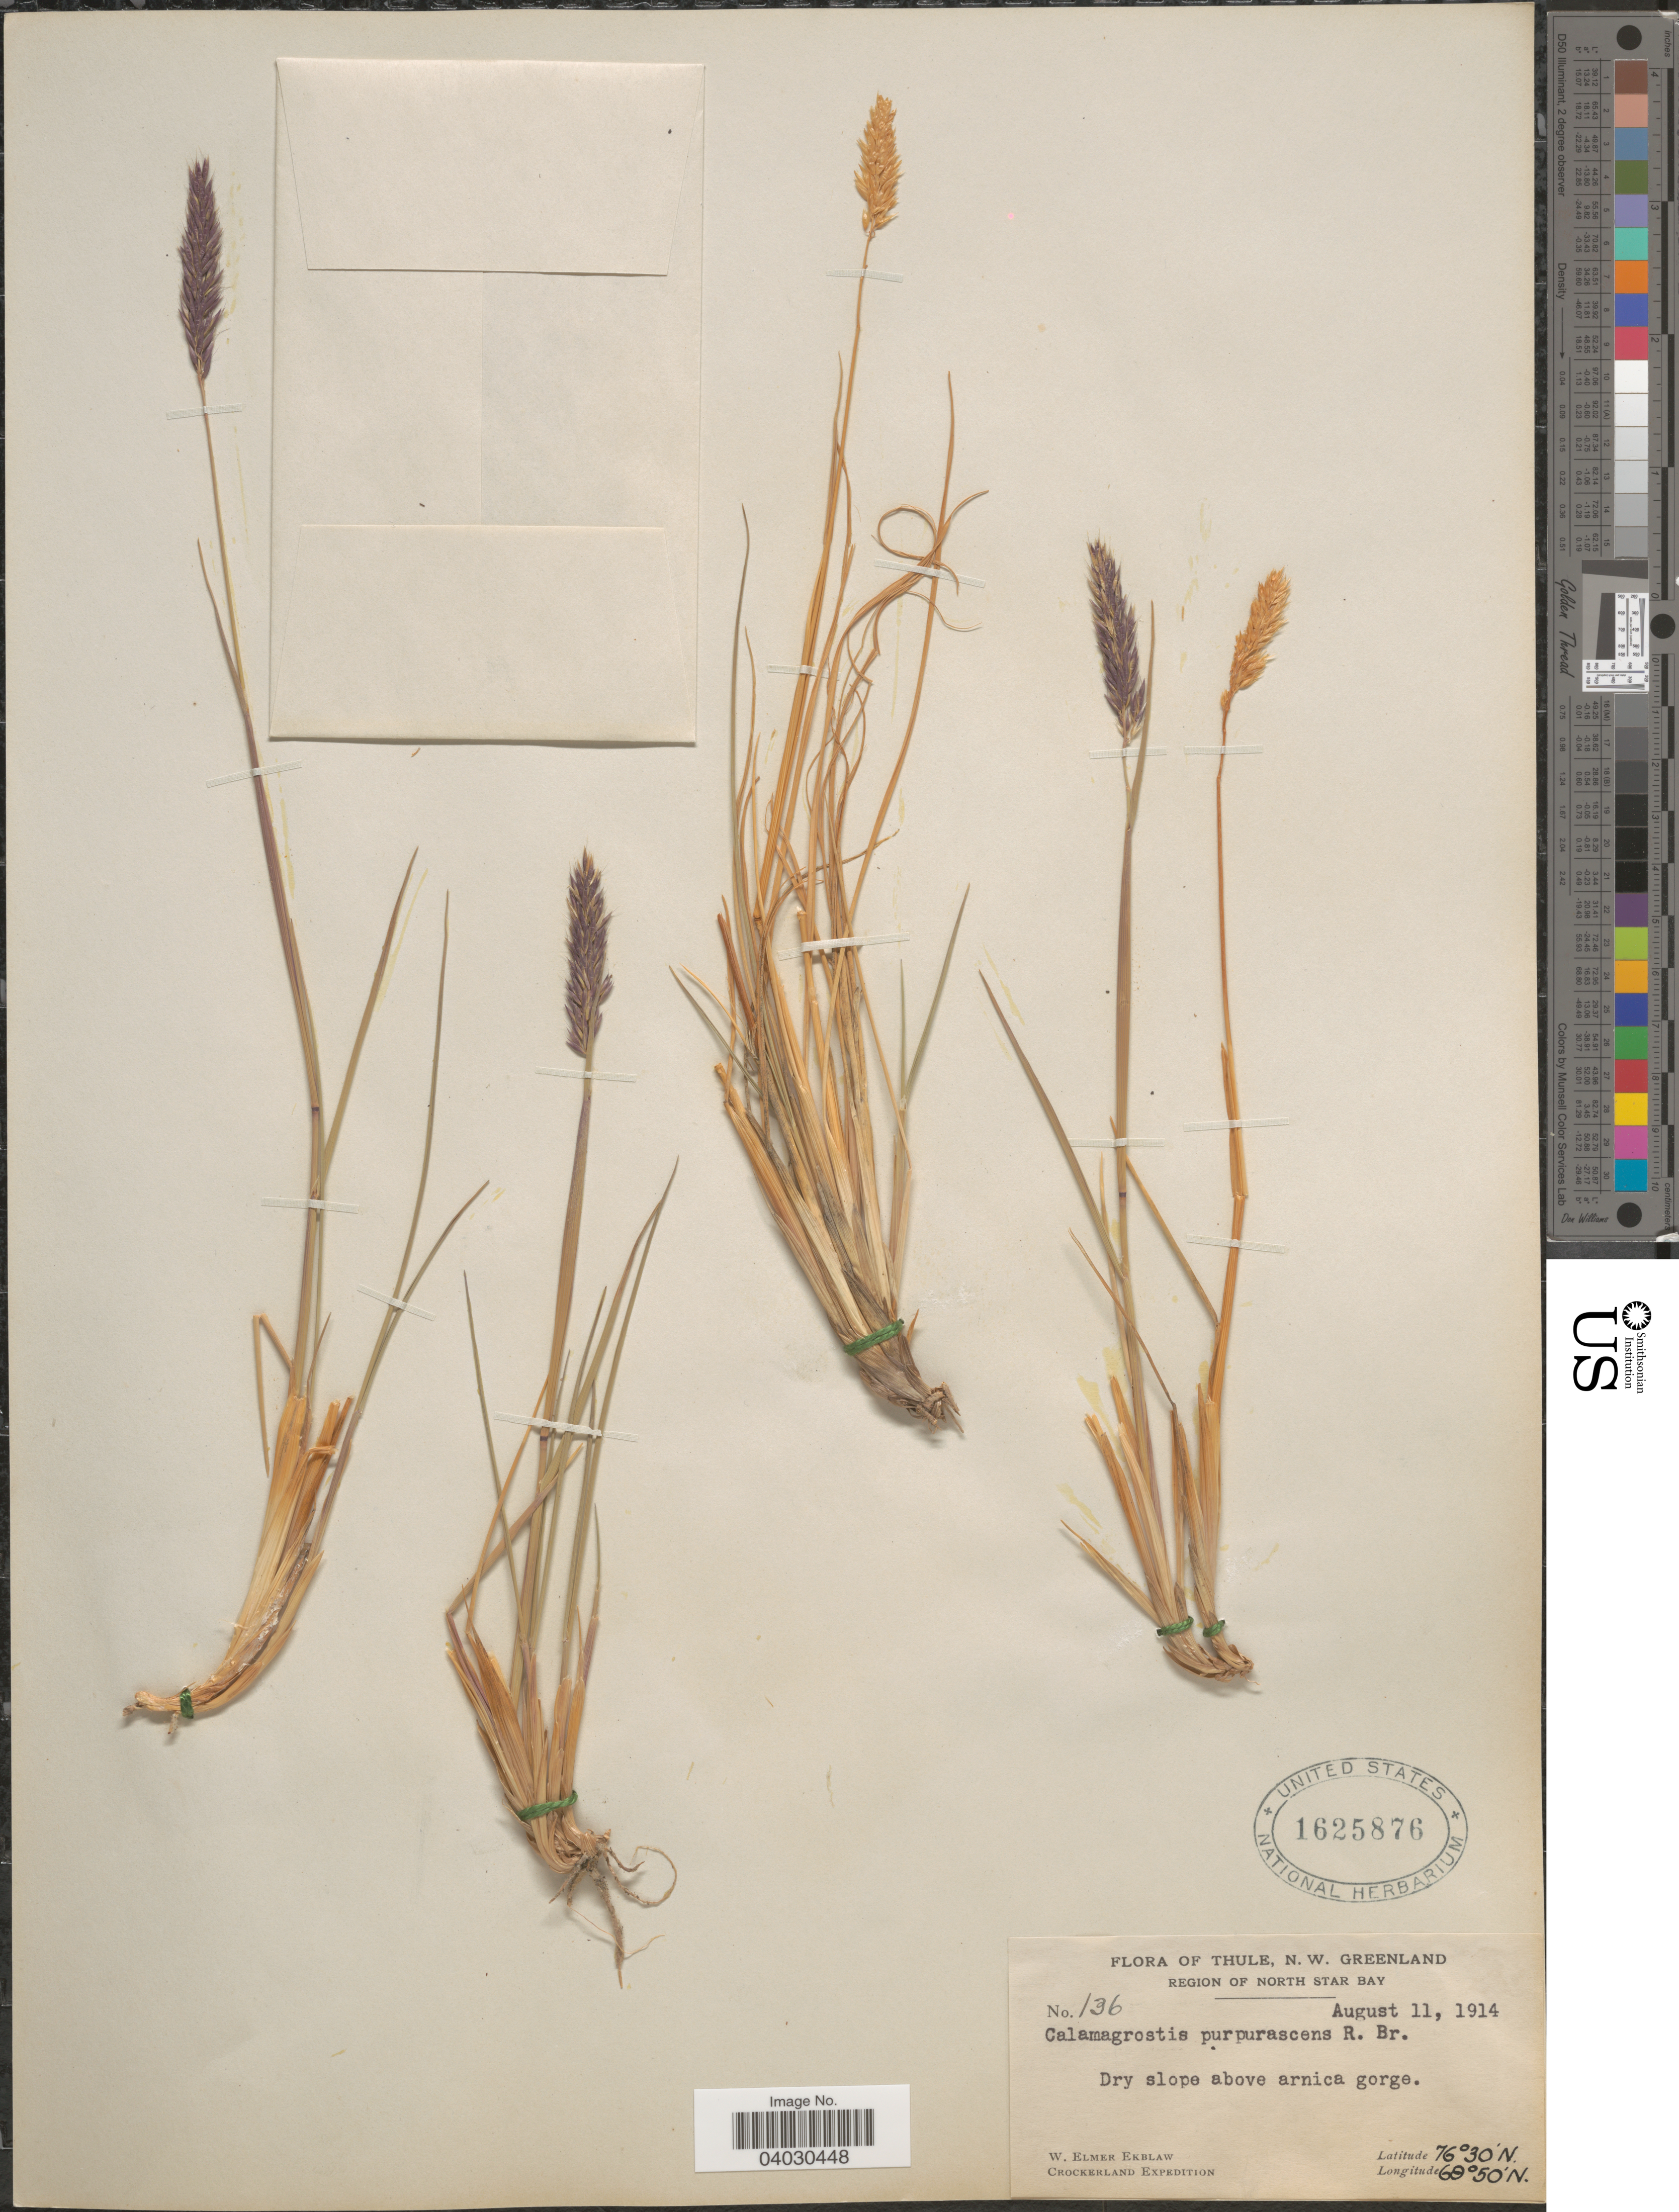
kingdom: Plantae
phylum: Tracheophyta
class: Liliopsida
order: Poales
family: Poaceae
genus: Calamagrostis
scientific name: Calamagrostis purpurascens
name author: R. Br.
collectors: W. Ekblaw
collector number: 136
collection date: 1914-08-11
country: Greenland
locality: Thule, N. W. Greenland. Region of North Star Bay. Dry slope above arnica gorge.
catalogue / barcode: US 1625876